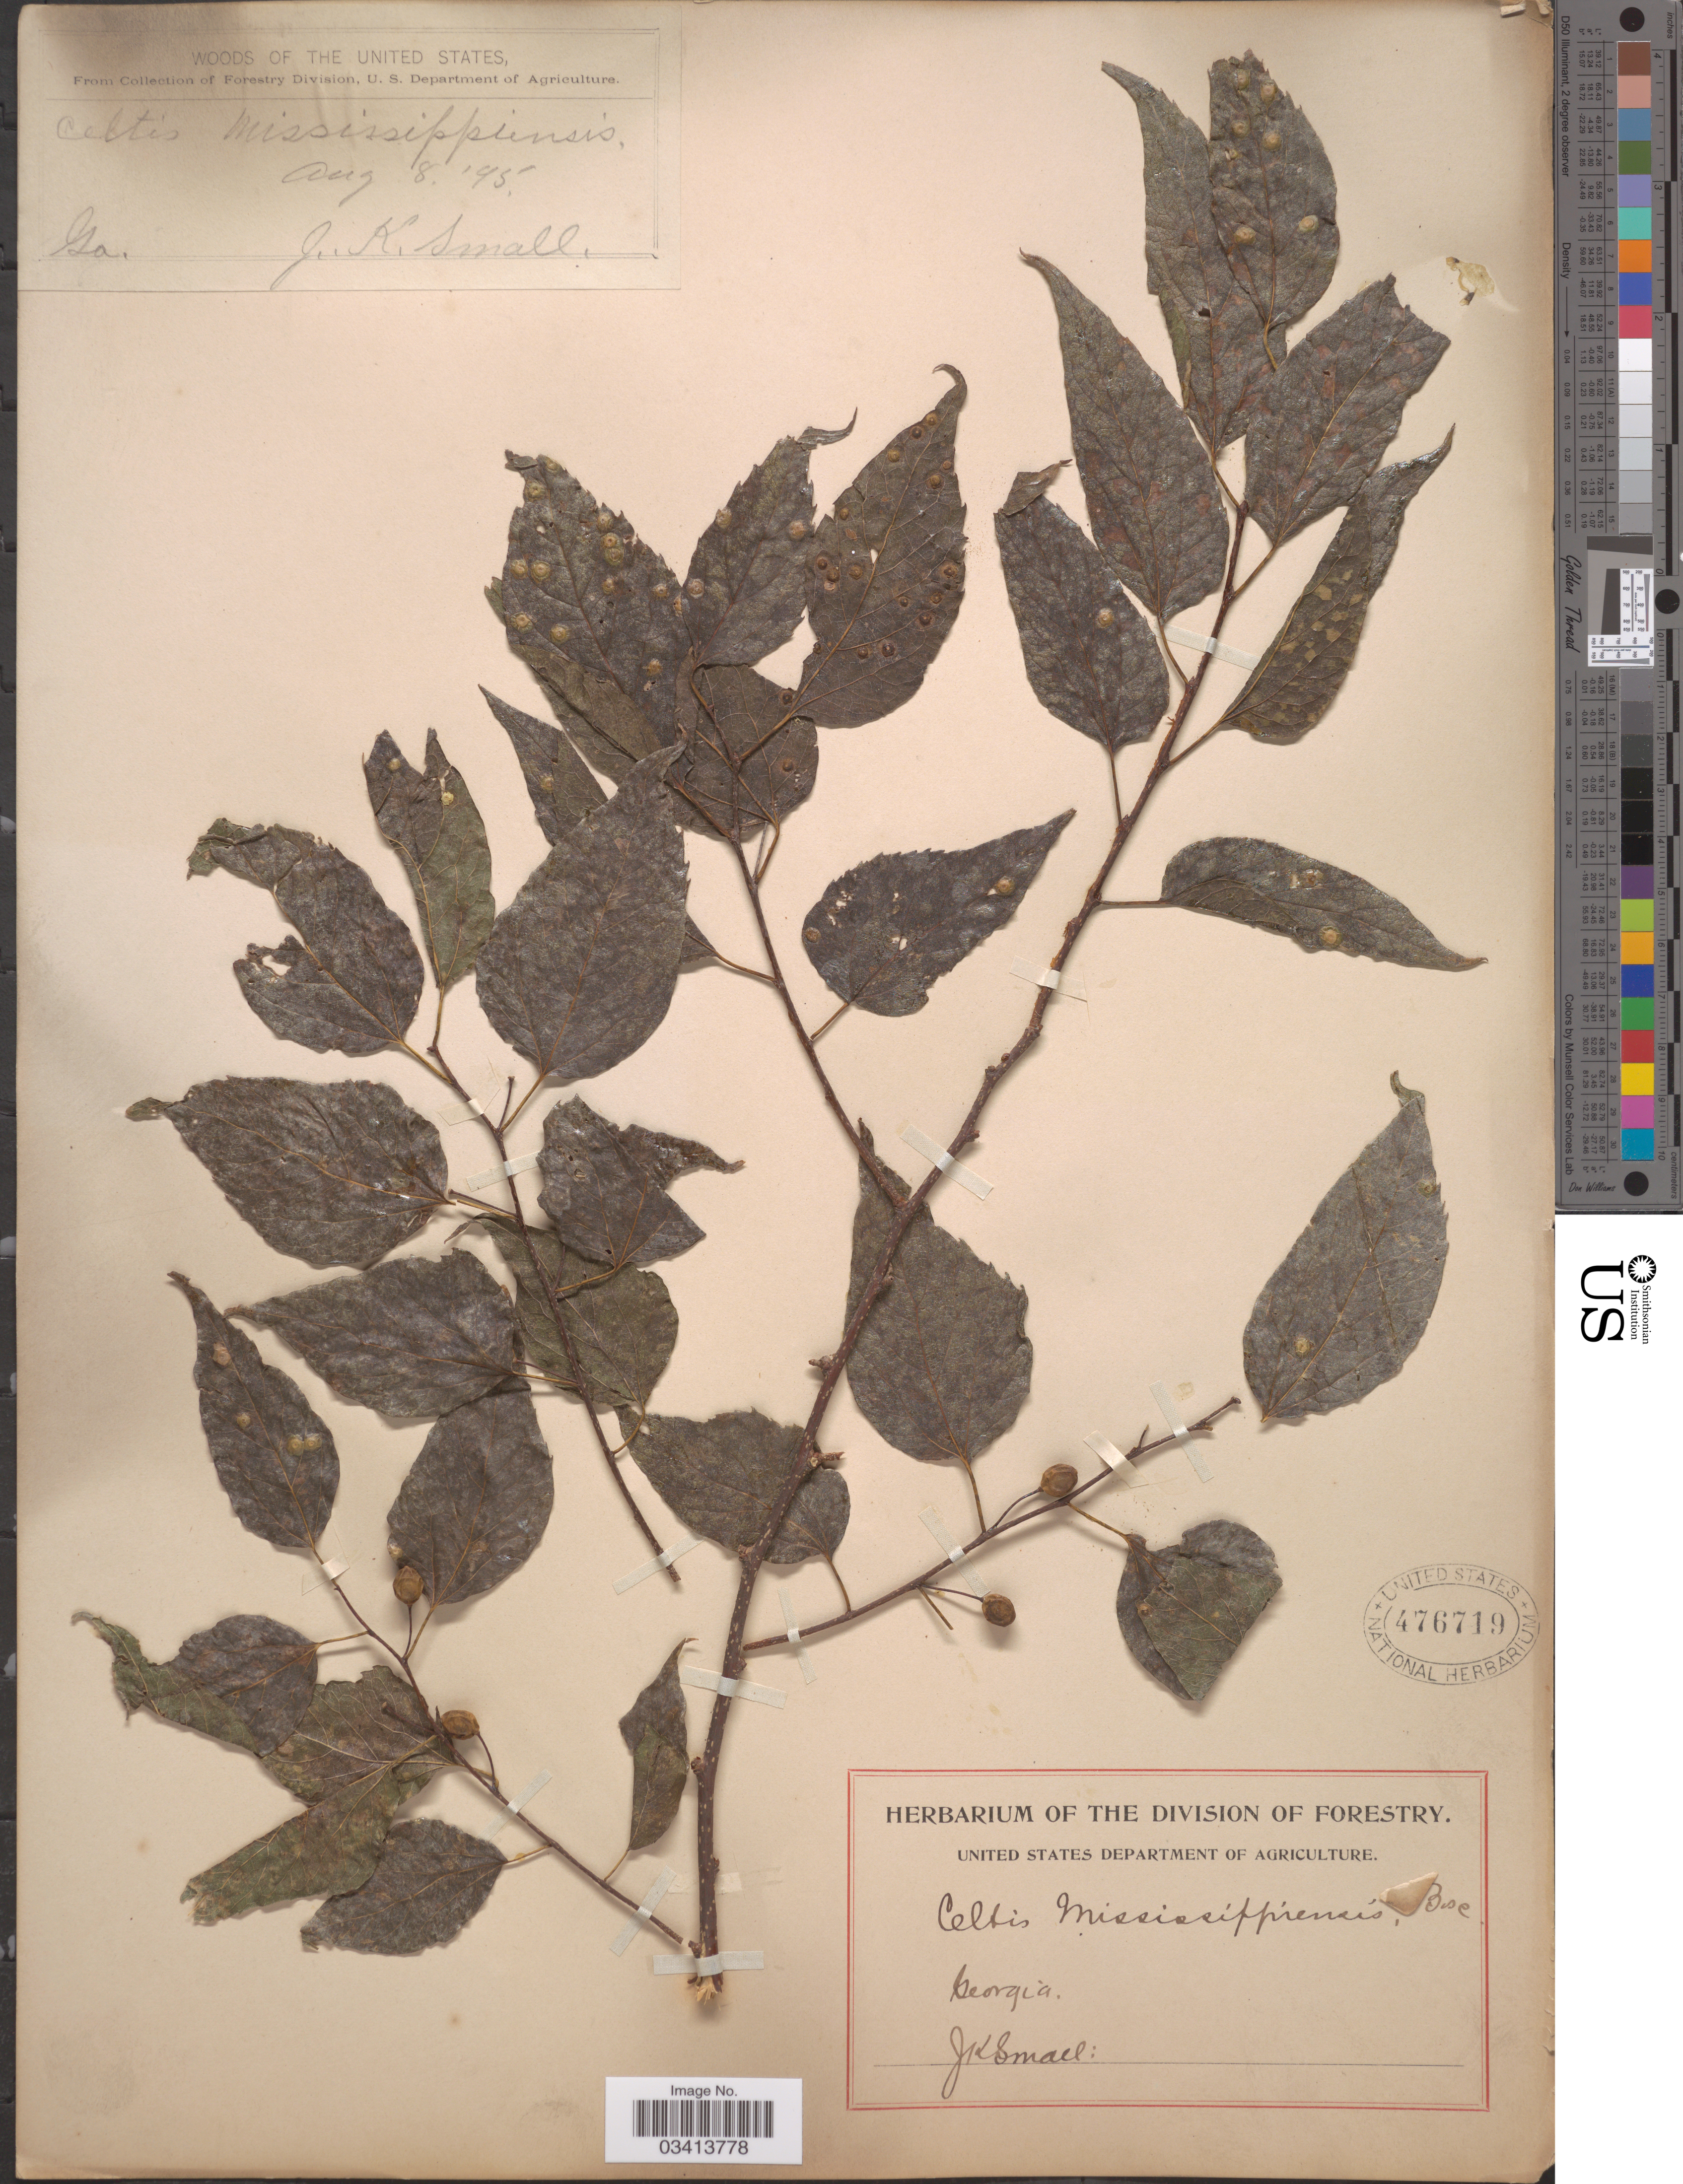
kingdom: Plantae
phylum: Tracheophyta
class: Magnoliopsida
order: Rosales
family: Cannabaceae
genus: Celtis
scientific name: Celtis laevigata var. smallii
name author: (Beadle) Sarg.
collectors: J. K. Small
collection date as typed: Transcribed d/m/y: 8/8/95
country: United States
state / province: Georgia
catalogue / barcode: US 476719